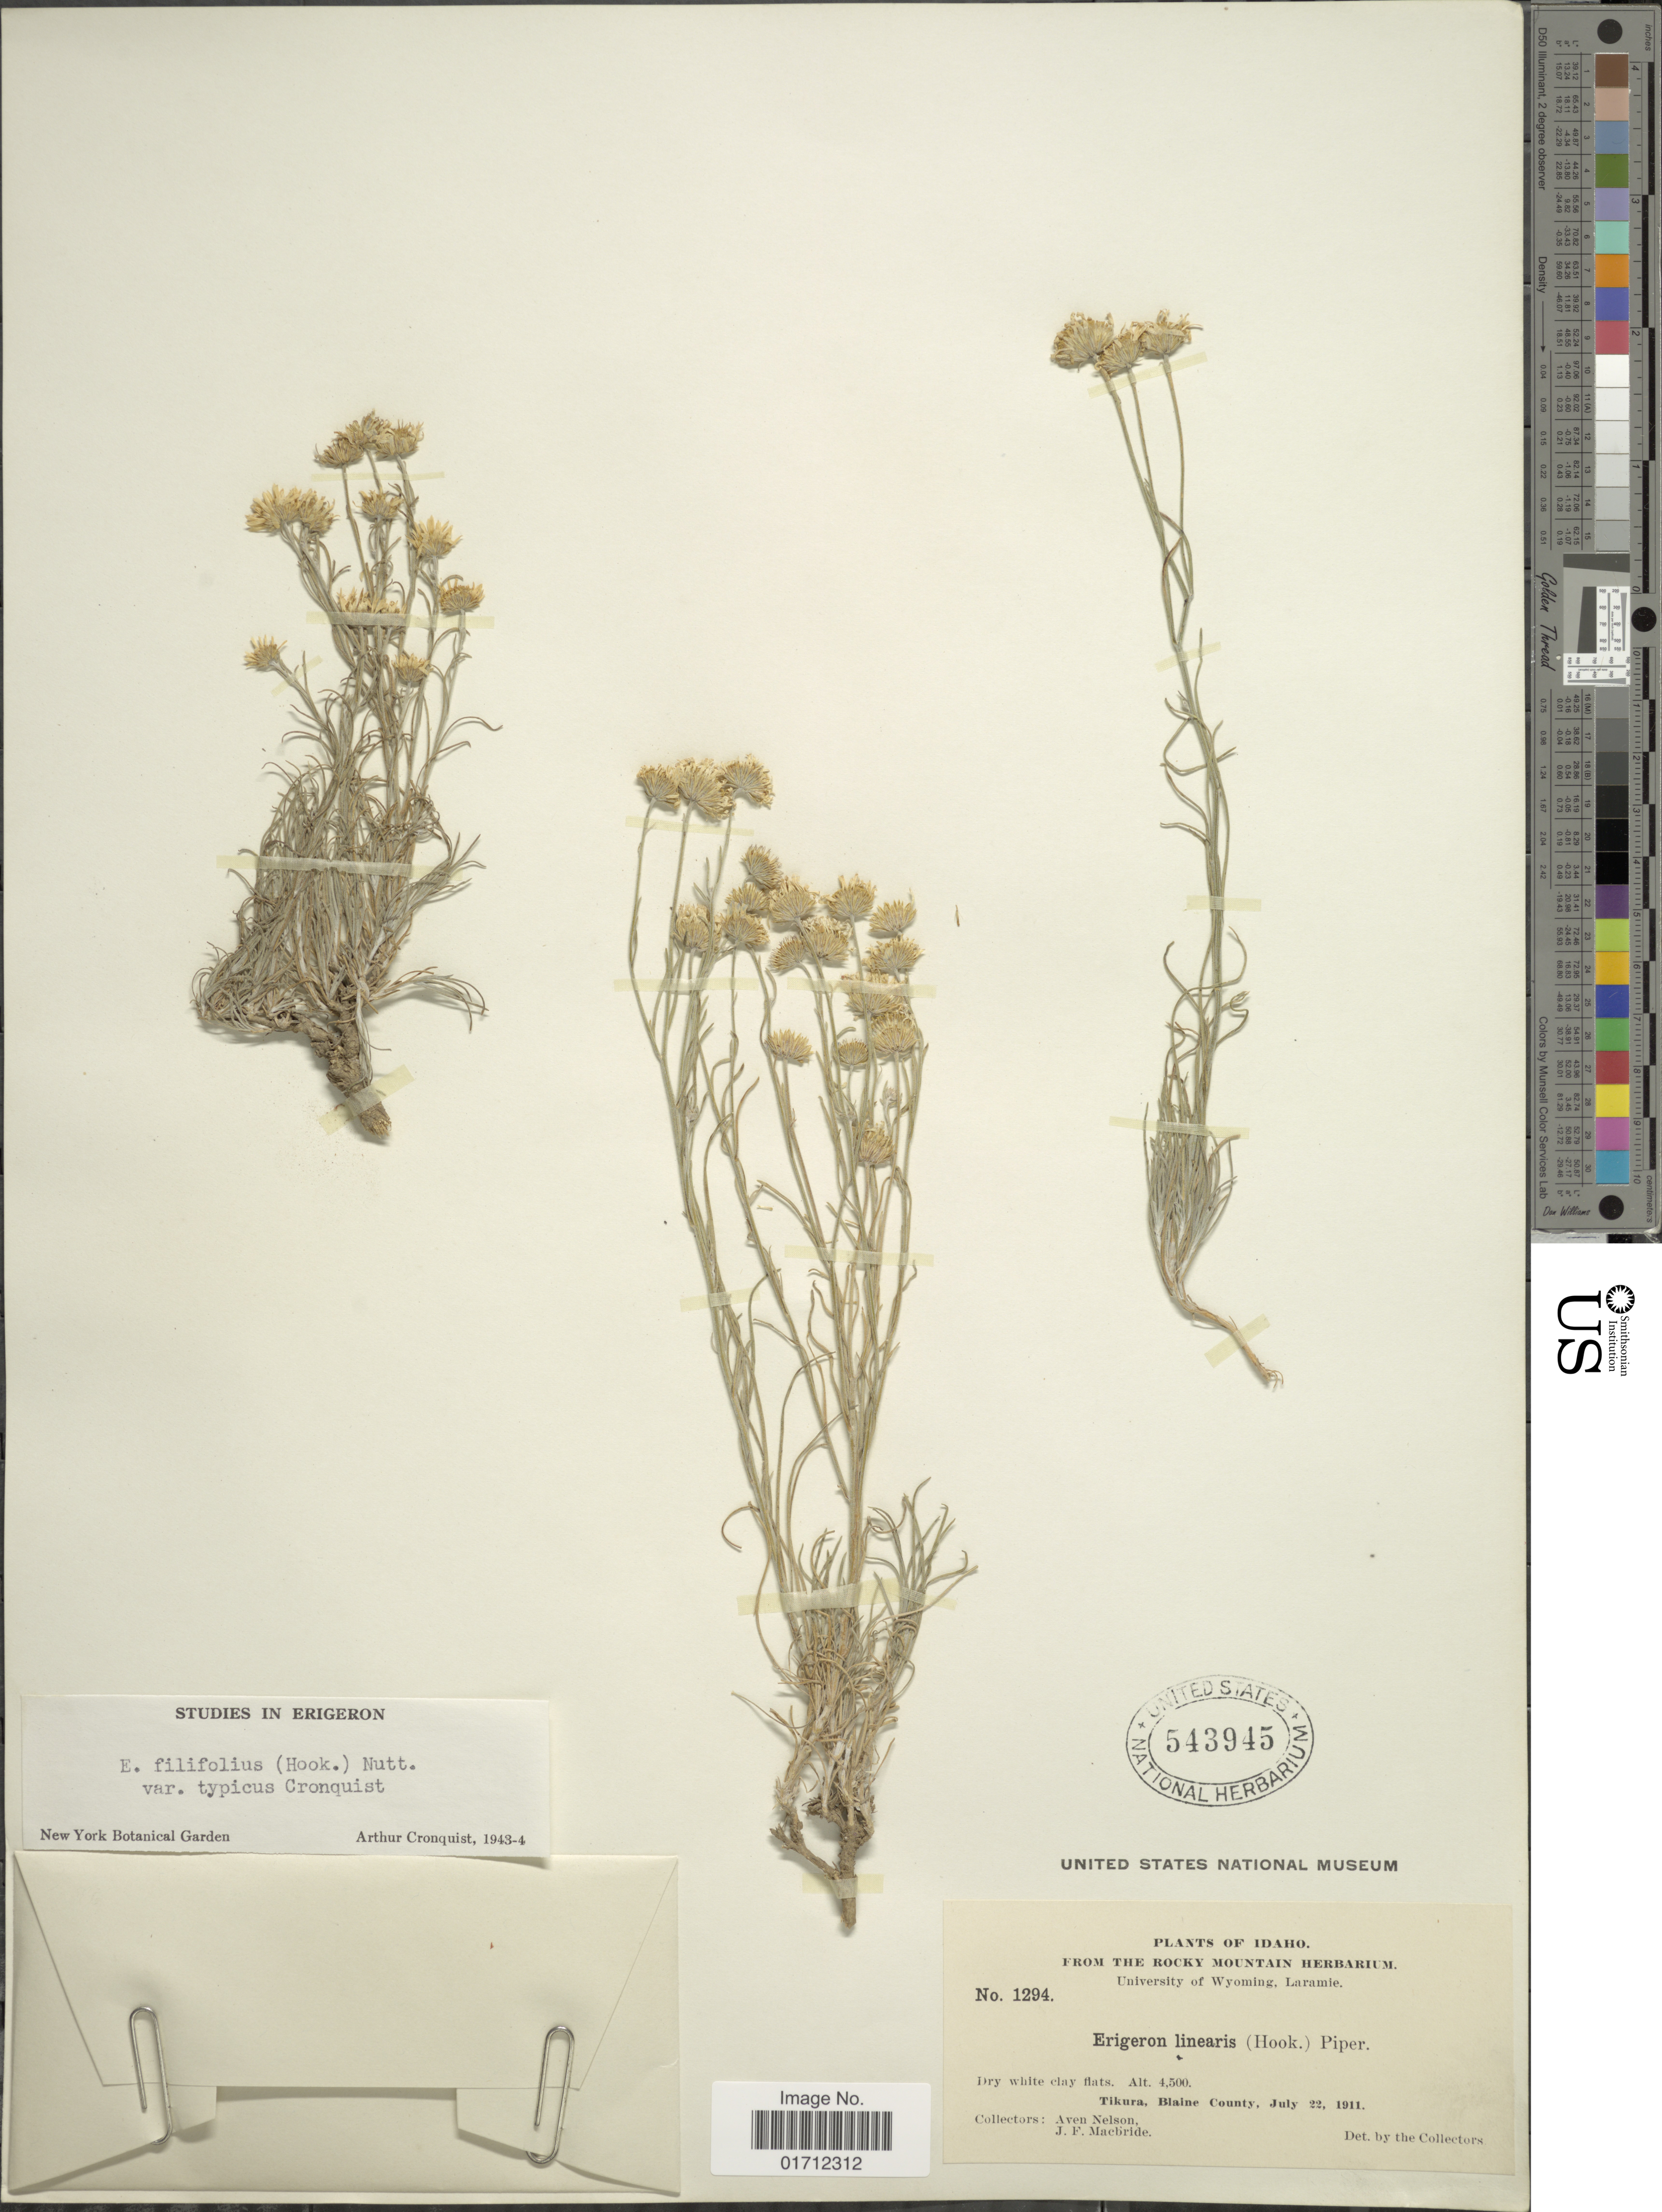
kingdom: Plantae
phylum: Tracheophyta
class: Magnoliopsida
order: Asterales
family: Asteraceae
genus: Erigeron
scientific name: Erigeron filifolius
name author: (Hook.) Nutt.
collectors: A. Nelson & J. F. Macbride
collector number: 1294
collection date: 1911-07-22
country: United States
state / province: Idaho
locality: Tikura, Blaine County.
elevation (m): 1372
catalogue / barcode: US 543945